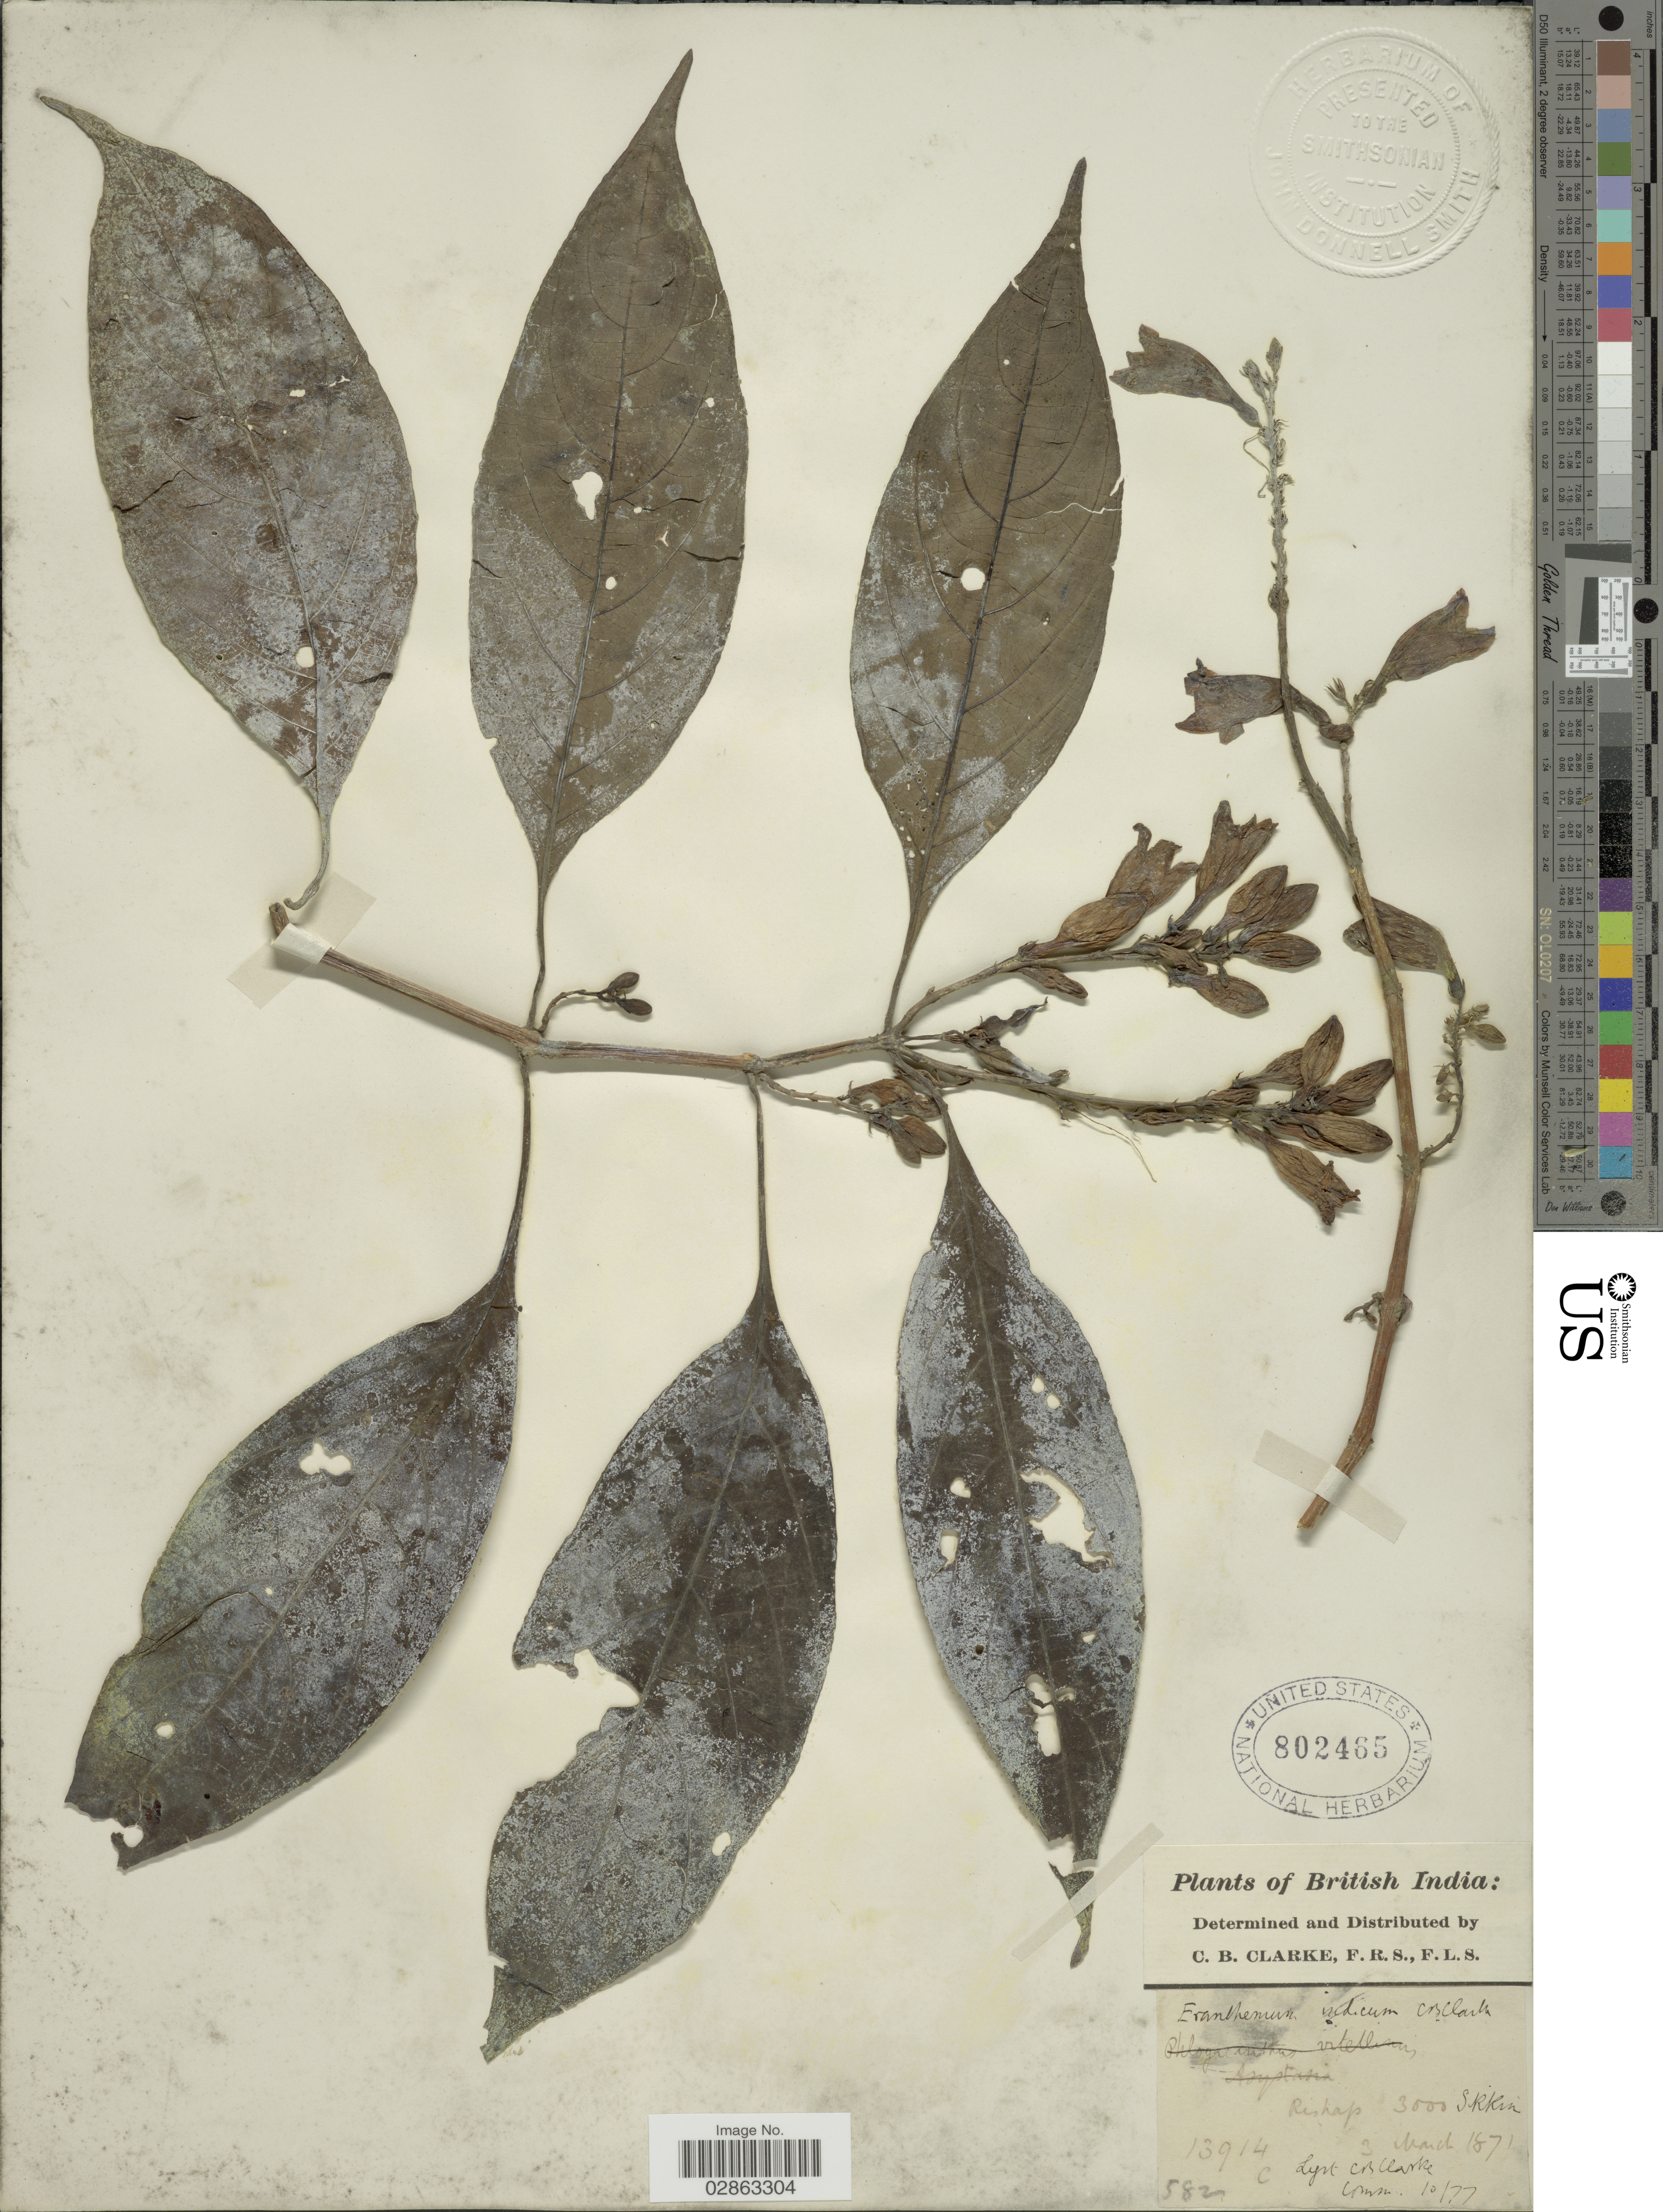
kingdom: Plantae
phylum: Tracheophyta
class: Magnoliopsida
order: Lamiales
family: Acanthaceae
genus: Eranthemum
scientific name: Eranthemum indicum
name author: (Nees) C.B. Clarke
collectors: C. B. Clarke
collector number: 13914C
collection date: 1871-03-03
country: India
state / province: Sikkim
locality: British India. Rishap.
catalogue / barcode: US 802465